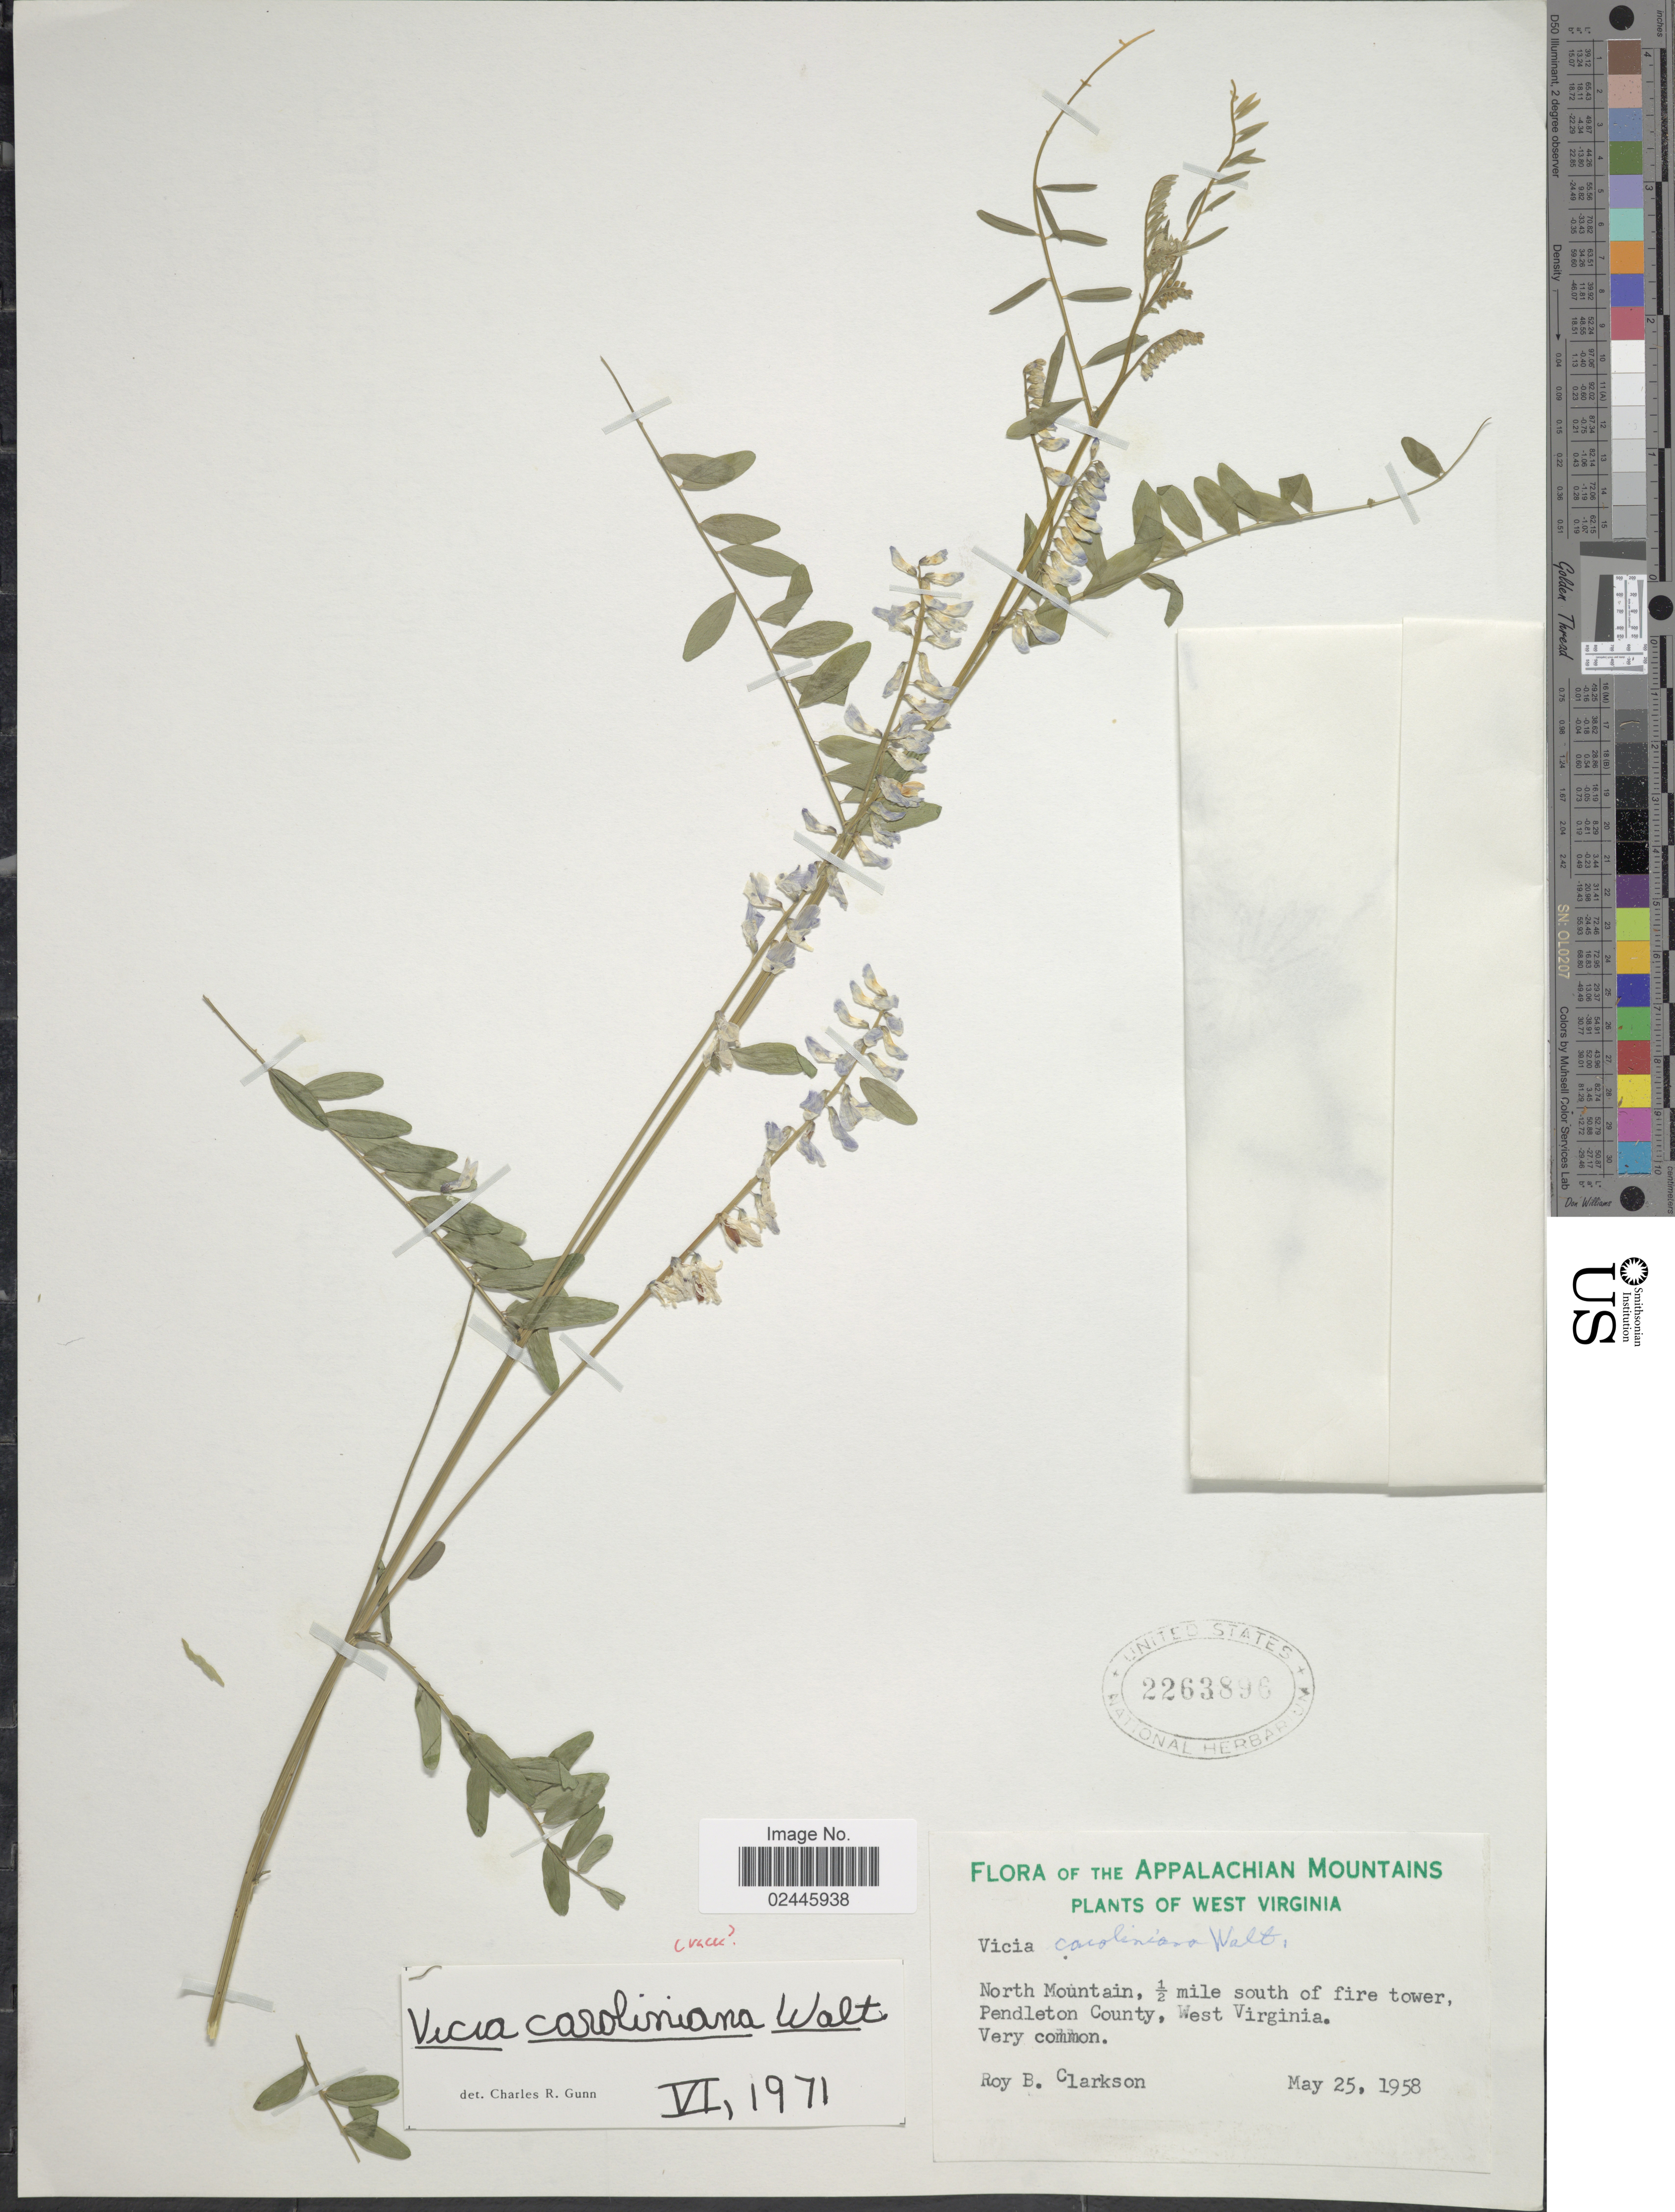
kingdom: Plantae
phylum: Tracheophyta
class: Magnoliopsida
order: Fabales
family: Fabaceae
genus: Vicia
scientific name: Vicia caroliniana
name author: Walter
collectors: R. Clarkson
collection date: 1958-05-25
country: United States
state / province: West Virginia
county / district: Pendleton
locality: Appalachian Mountains, North Mountain, 1/2 mile S of fire tower.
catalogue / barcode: US 2263896